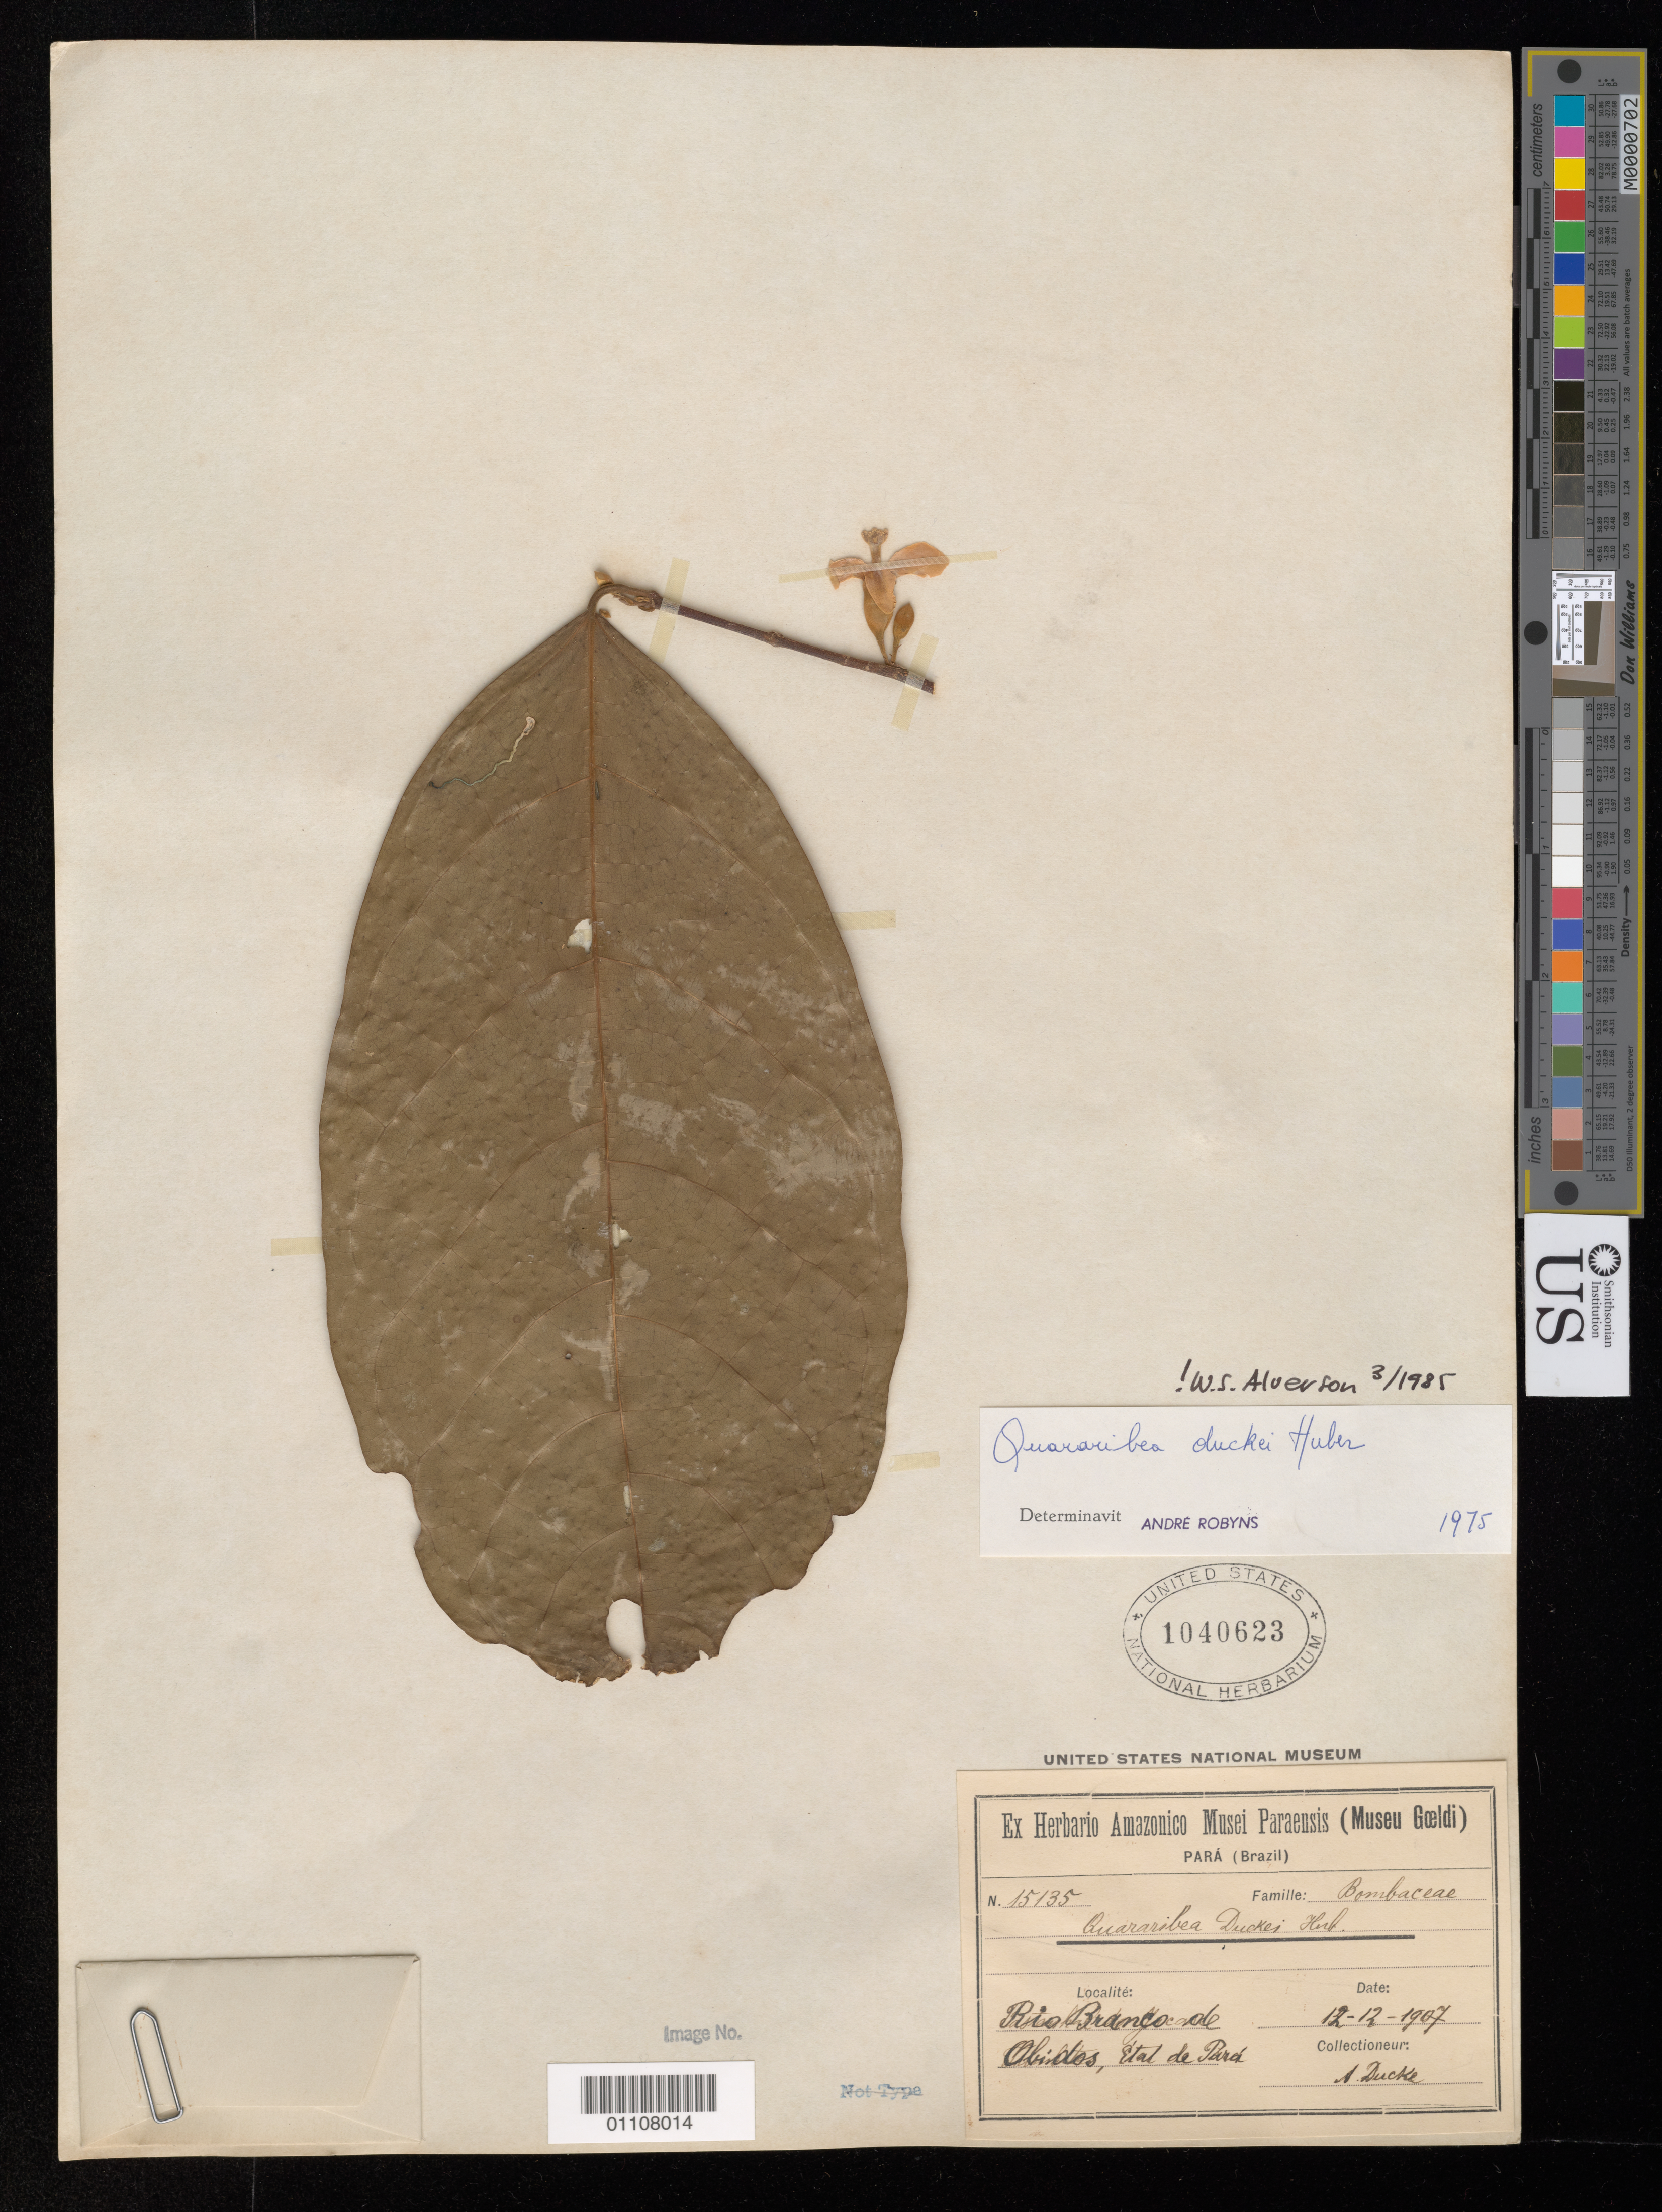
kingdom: Plantae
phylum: Tracheophyta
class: Magnoliopsida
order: Malvales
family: Malvaceae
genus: Quararibea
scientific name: Quararibea duckei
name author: Huber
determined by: Robyns, A.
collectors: A. Ducke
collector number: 15135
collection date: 1907-12-12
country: Brazil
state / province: Pará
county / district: Óbidos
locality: Rio Branco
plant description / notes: Accession No.: 01108014.; Please note: This specimen is not a type (not a syntype). The type is Ducke 7943, and it was collected at a different locality and on a different date than this specimen. L. J. Dorr. 6/28/2022.; According to Tropicos, one type for Quararibea duckei has the following information: Ducke, MG15135 s.n.; 12 Dec. 1913; Brazil (MG). US 1040623 has the same primary coll number {15135), but the collecting date is 12 Dec. 1907.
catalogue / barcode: US 1040623